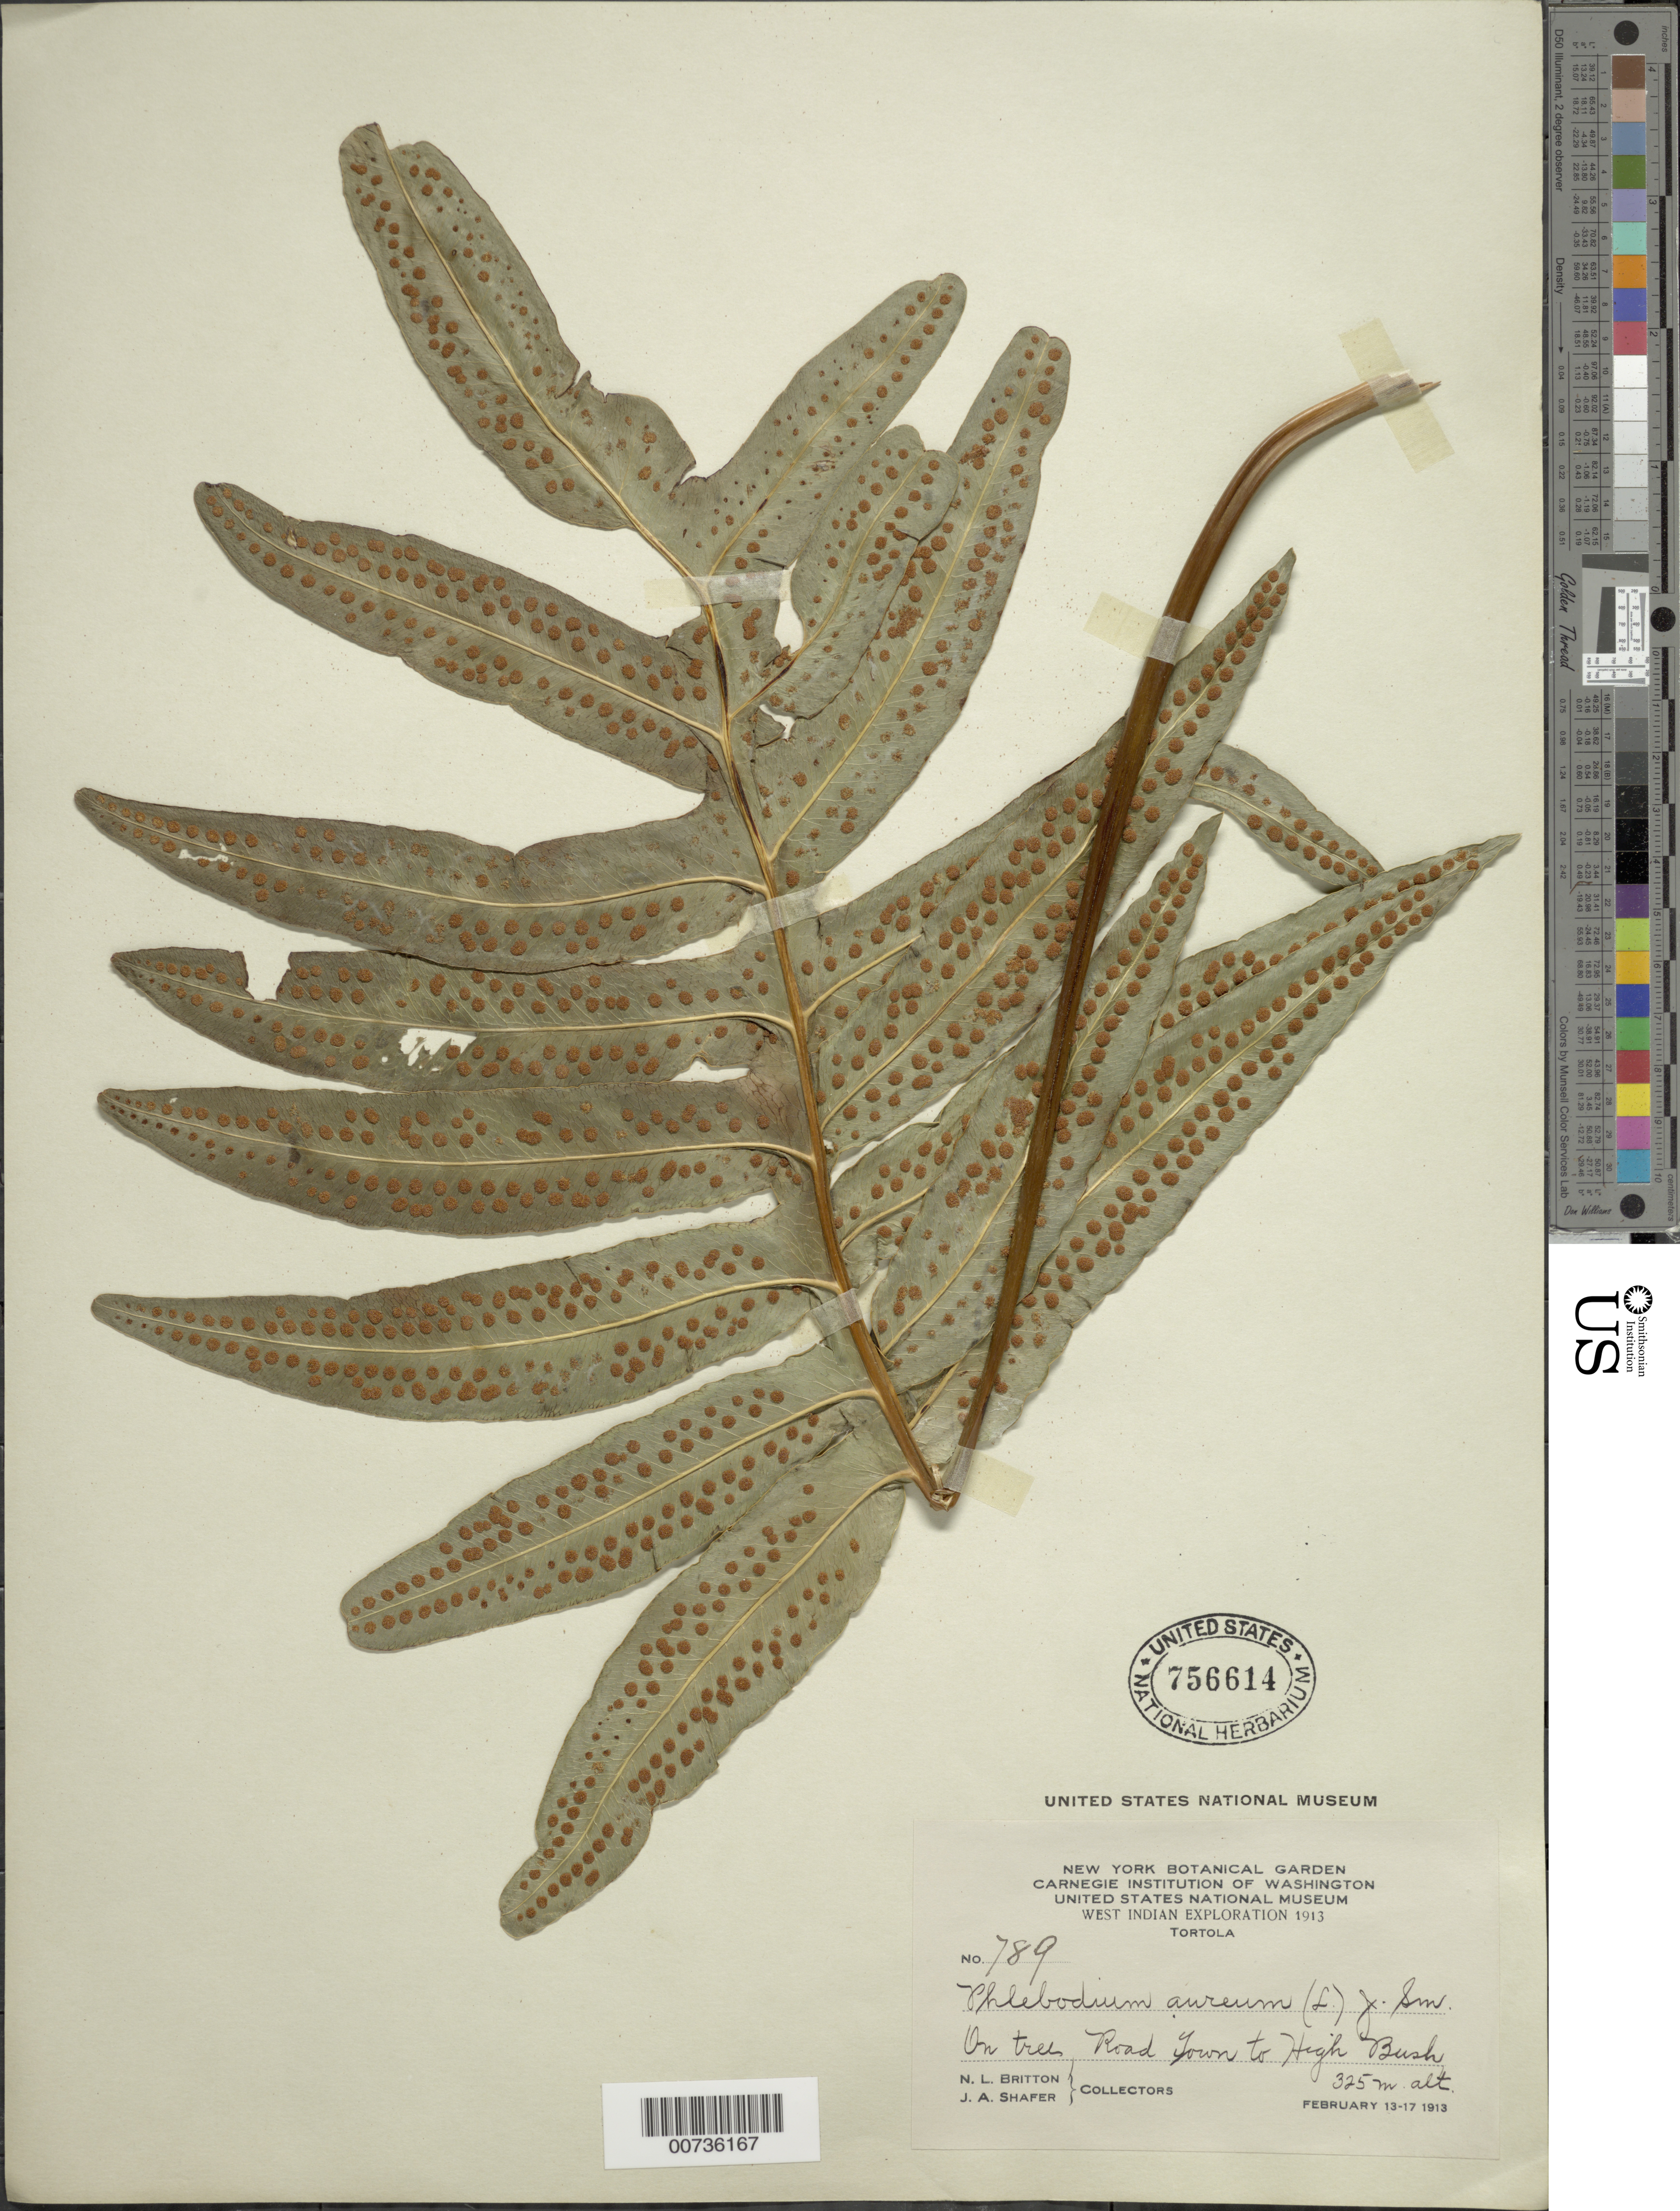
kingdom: Plantae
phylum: Tracheophyta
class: Polypodiopsida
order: Polypodiales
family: Polypodiaceae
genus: Phlebodium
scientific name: Phlebodium aureum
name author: (L.) J. Sm.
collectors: N. Britton & J. A. Shafer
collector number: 789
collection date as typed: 13 Feb 1913 to 17 Feb 1913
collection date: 1913-02-13/1913-02-17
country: British Virgin Islands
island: Tortola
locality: Road Town to High Bush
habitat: On tree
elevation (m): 325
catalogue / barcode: US 756614